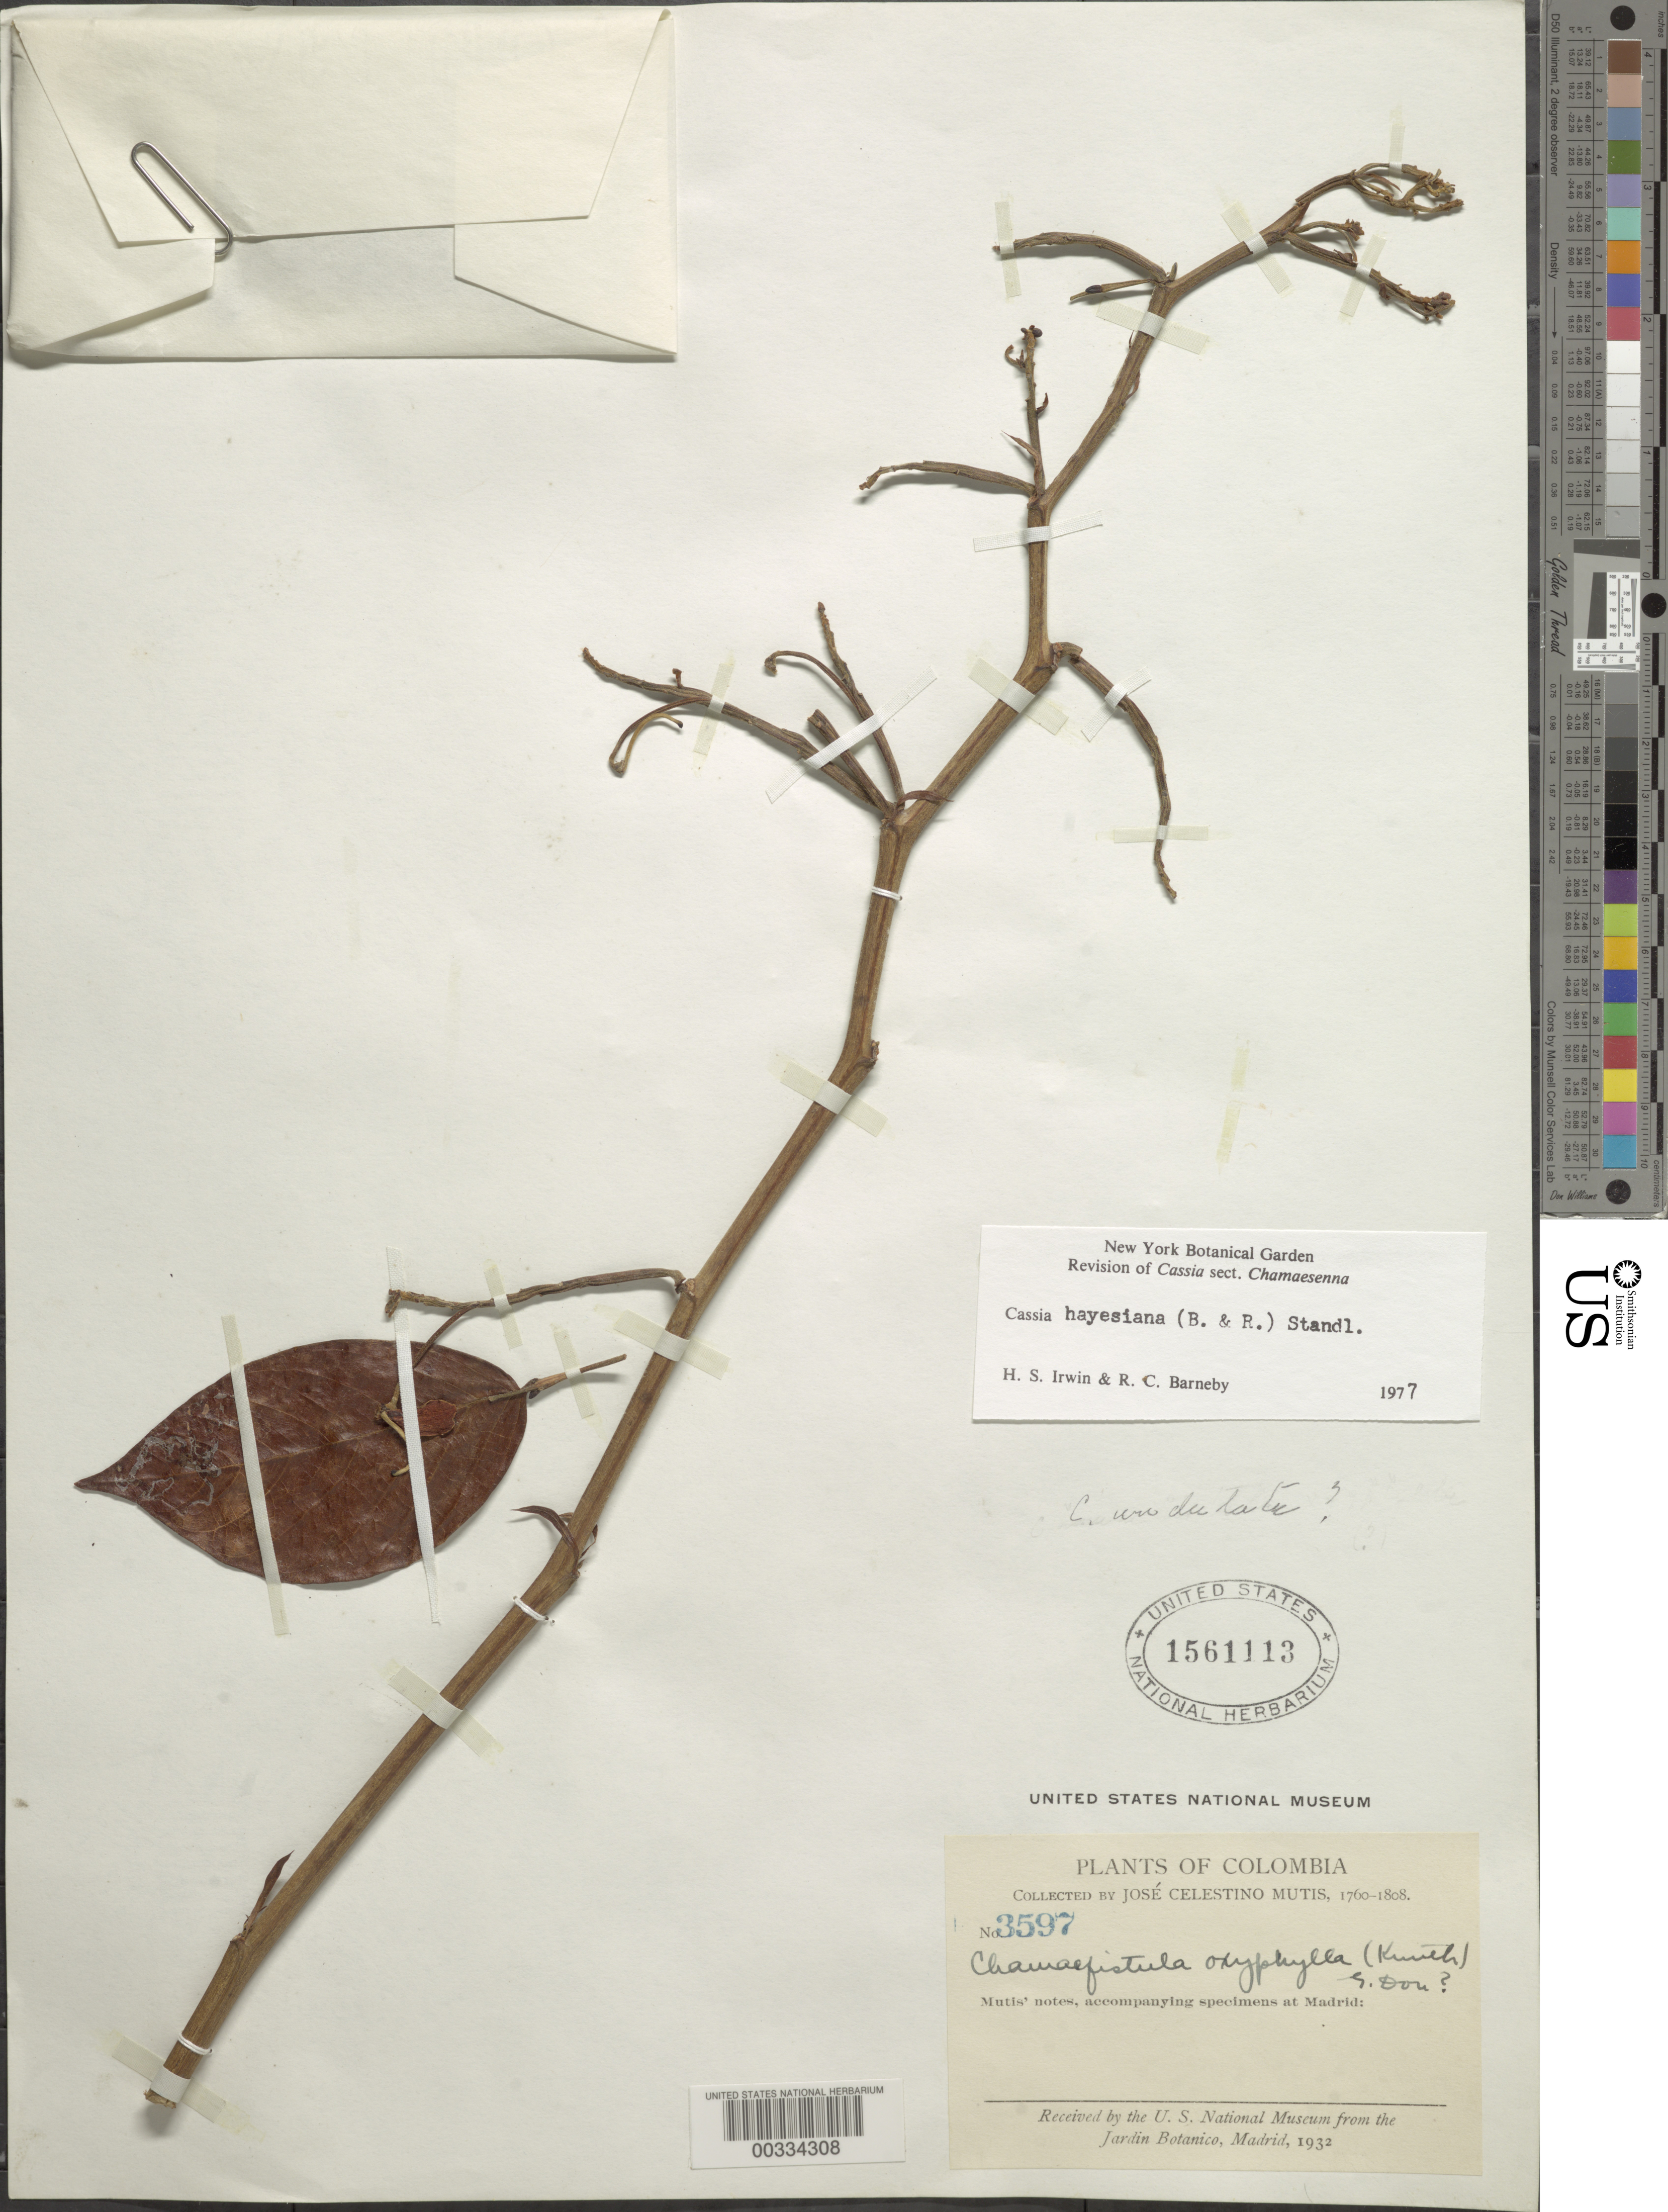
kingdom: Plantae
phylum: Tracheophyta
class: Magnoliopsida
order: Fabales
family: Fabaceae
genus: Senna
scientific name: Senna hayesiana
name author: (Britton & Rose) H.S. Irwin & Barneby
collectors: J. C. B. Mutis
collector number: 3597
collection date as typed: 1760 to -- -- 1808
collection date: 1760/1808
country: Colombia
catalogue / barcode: US 1561113